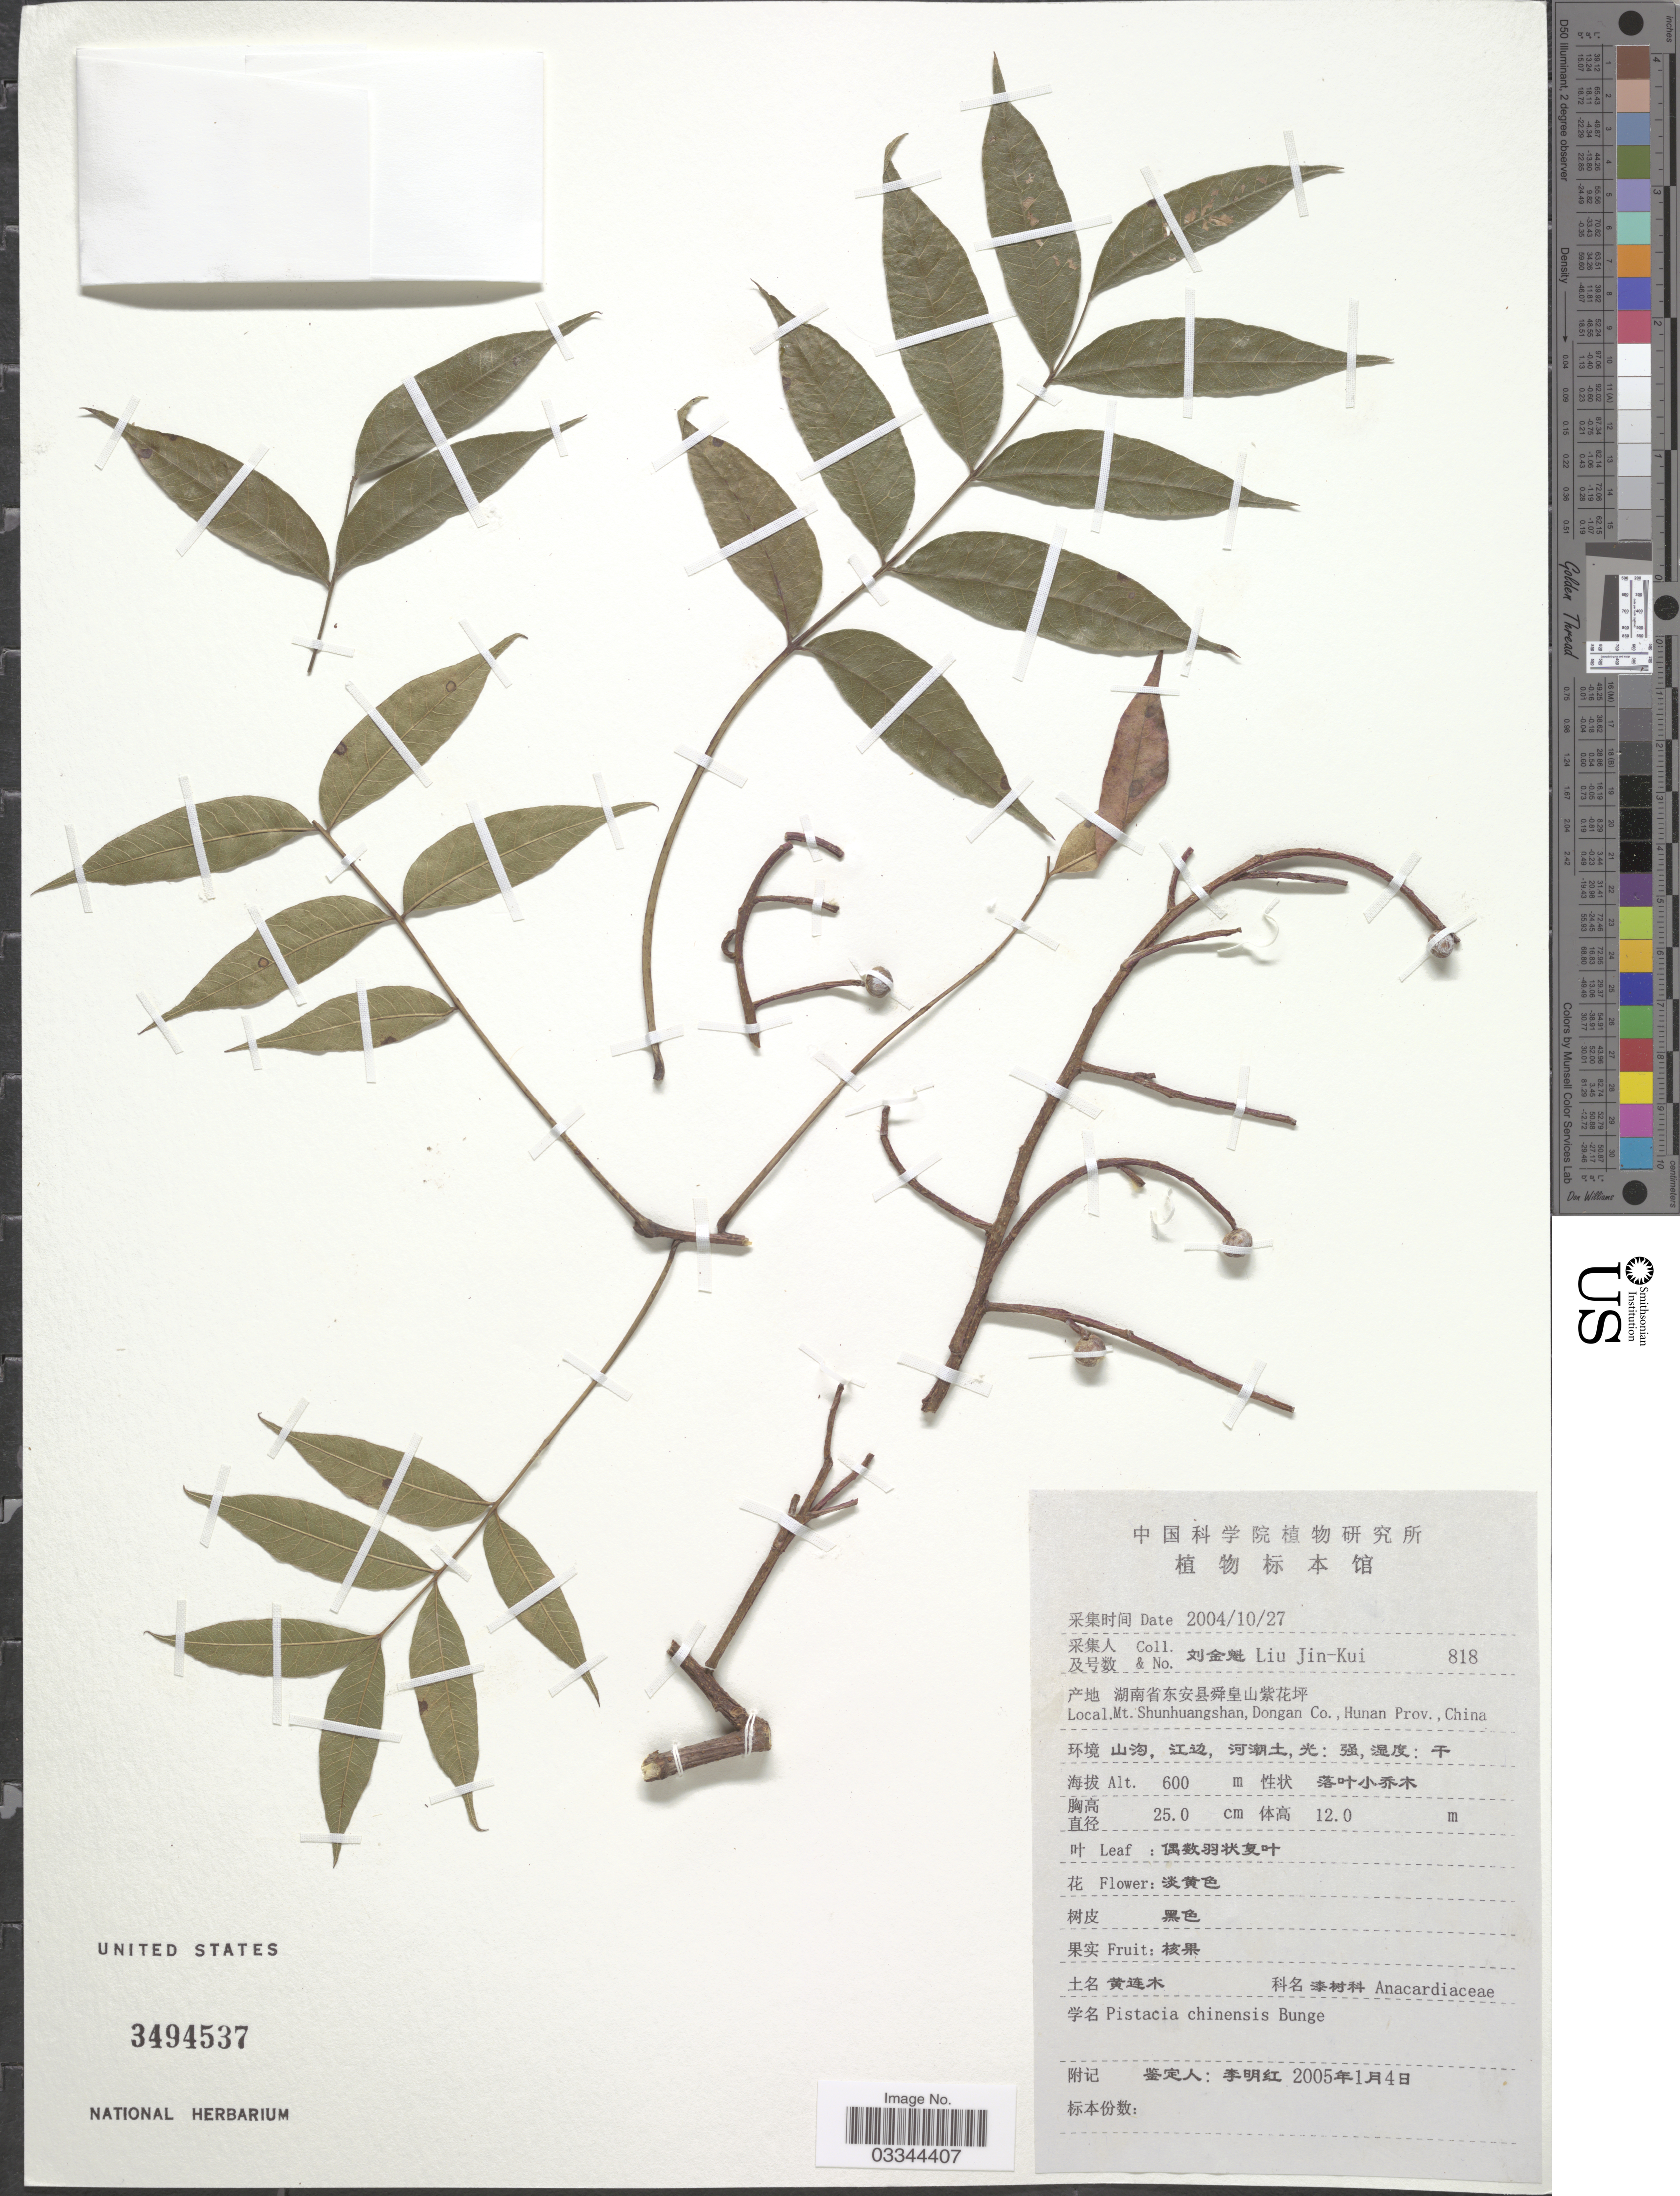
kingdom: Plantae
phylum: Tracheophyta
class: Magnoliopsida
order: Sapindales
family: Anacardiaceae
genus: Pistacia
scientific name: Pistacia chinensis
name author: Bunge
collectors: Liu Jin-Kui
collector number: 818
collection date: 2004-10-27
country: China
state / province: Hunan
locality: Mt. Shunhuangshan, Dongan Co.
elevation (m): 600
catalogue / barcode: US 3494537